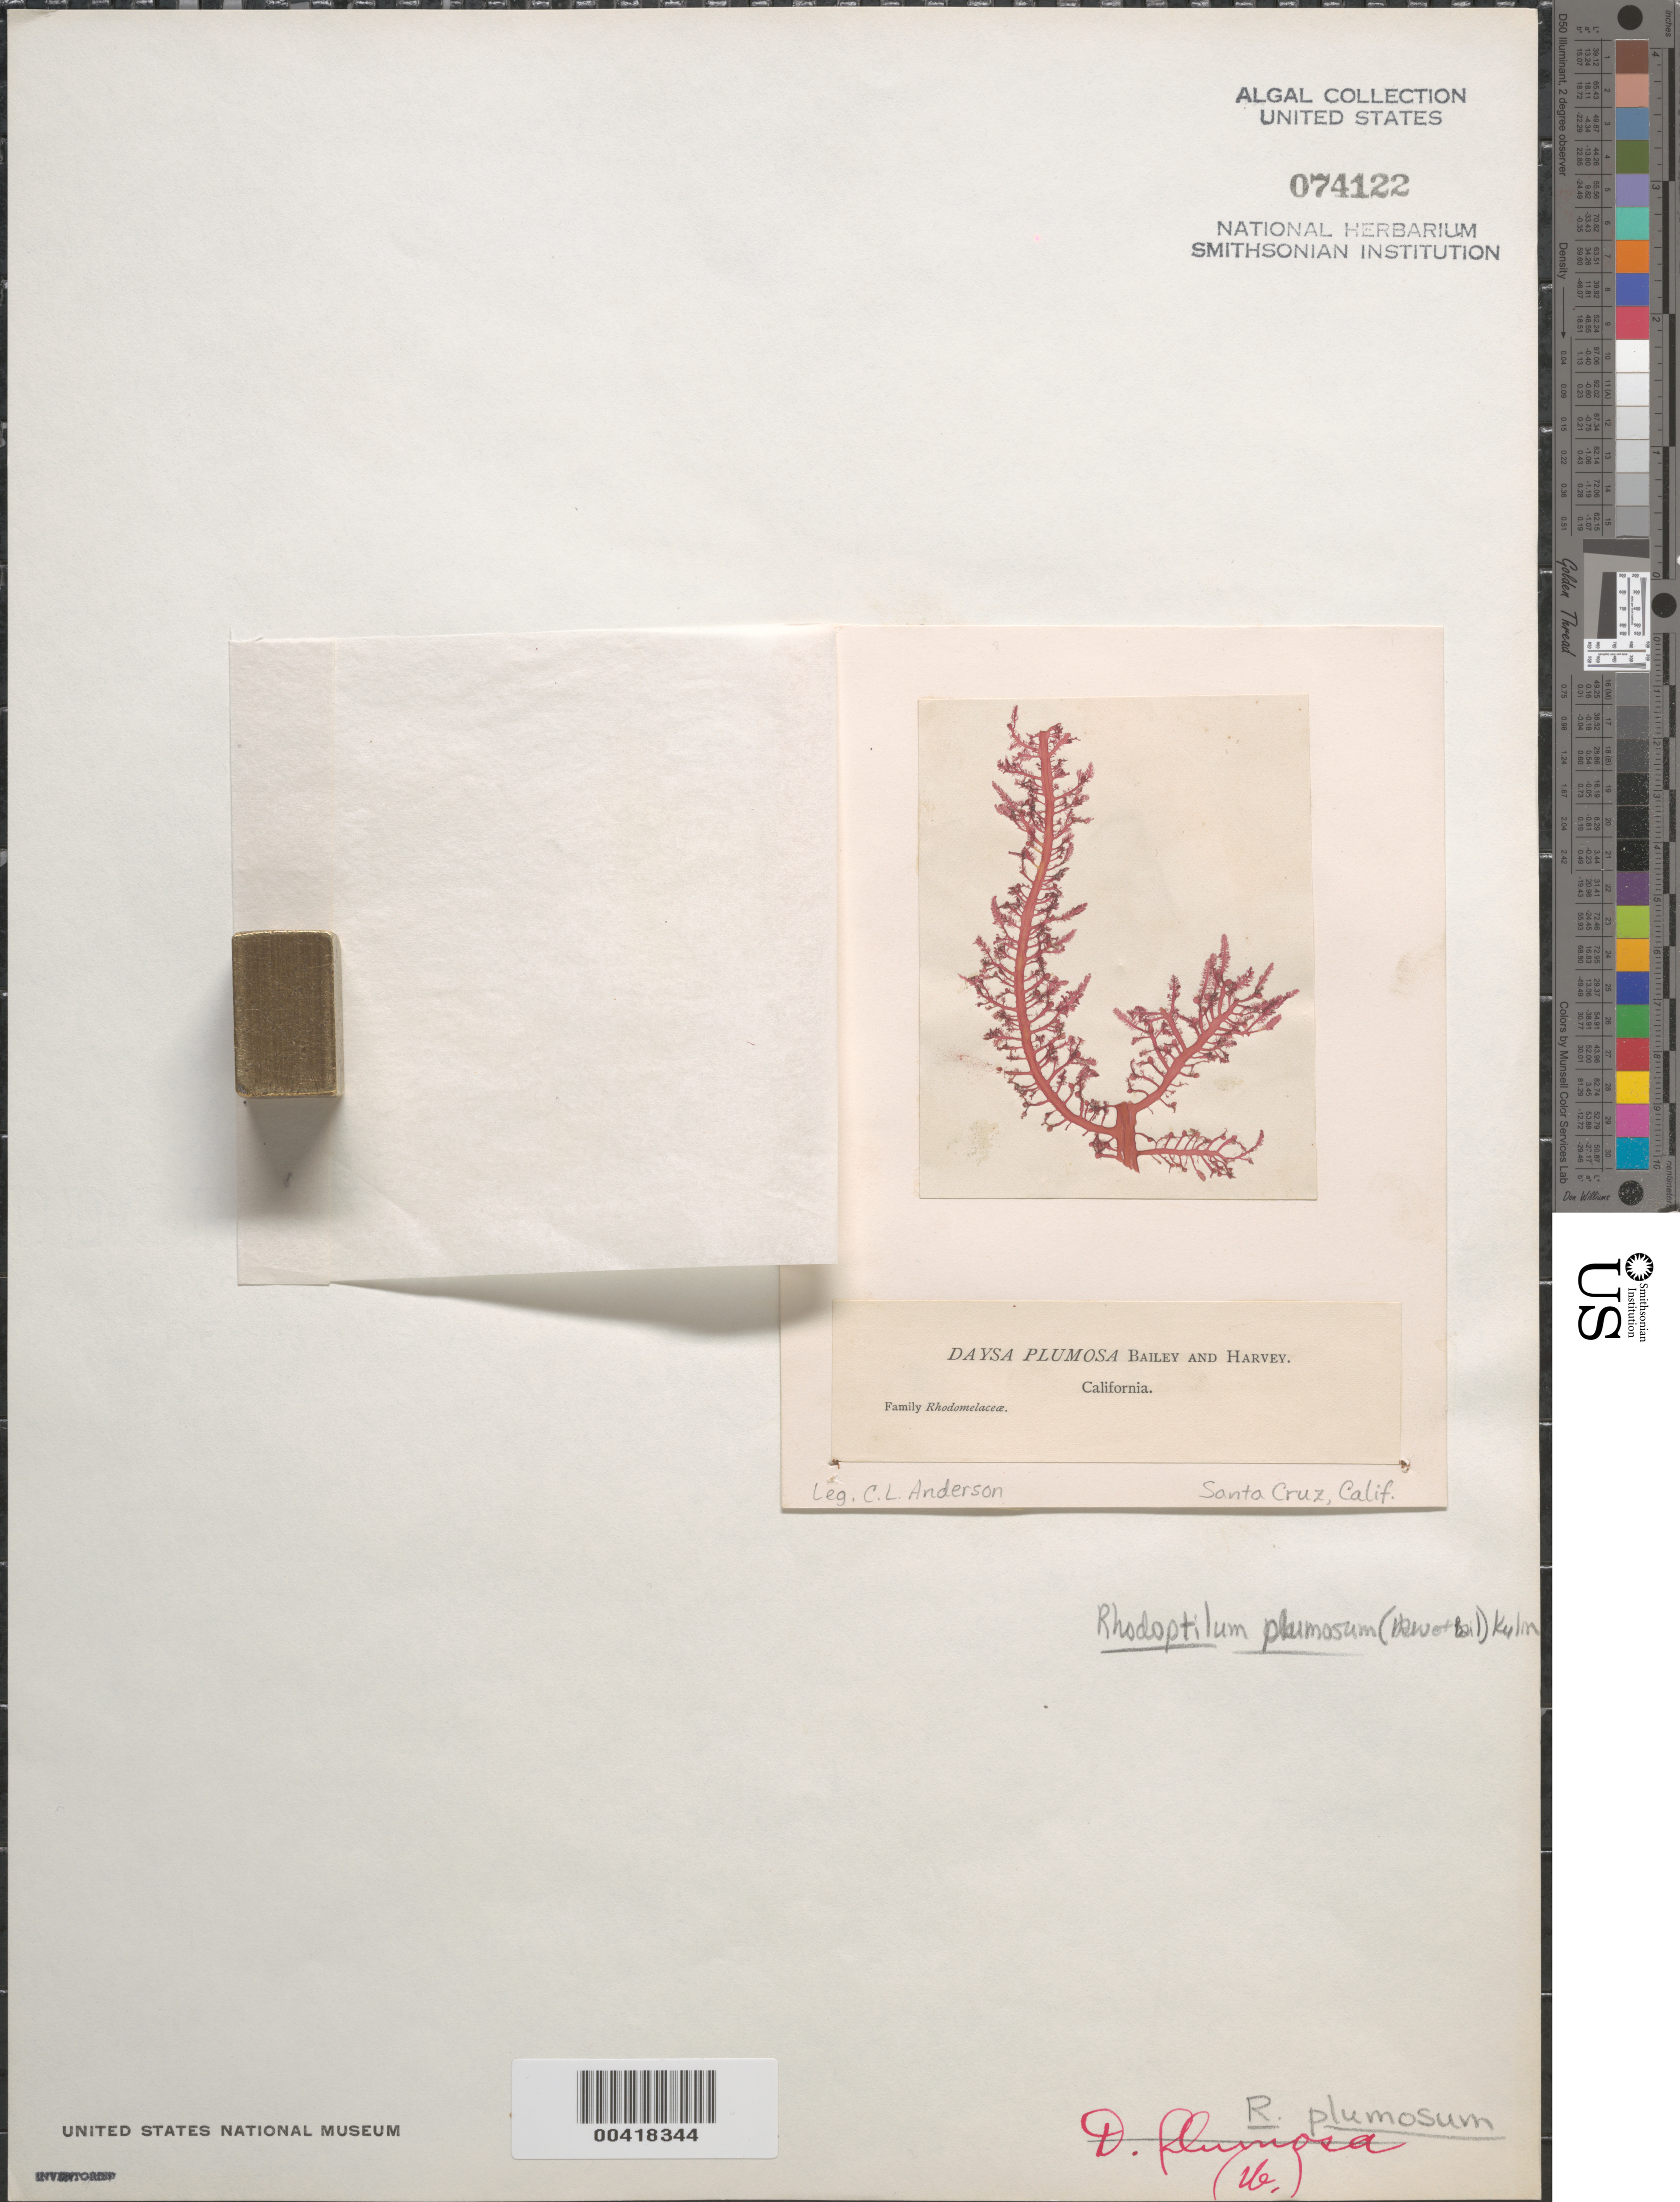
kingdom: Plantae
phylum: Rhodophyta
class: Florideophyceae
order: Ceramiales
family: Dasyaceae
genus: Rhodoptilum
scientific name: Rhodoptilum plumosum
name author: (Harv. & Bail.) Kylin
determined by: Norris, James N.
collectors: C. L. Anderson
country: United States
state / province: California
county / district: Santa Cruz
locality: Santa Cruz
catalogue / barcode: US 74122